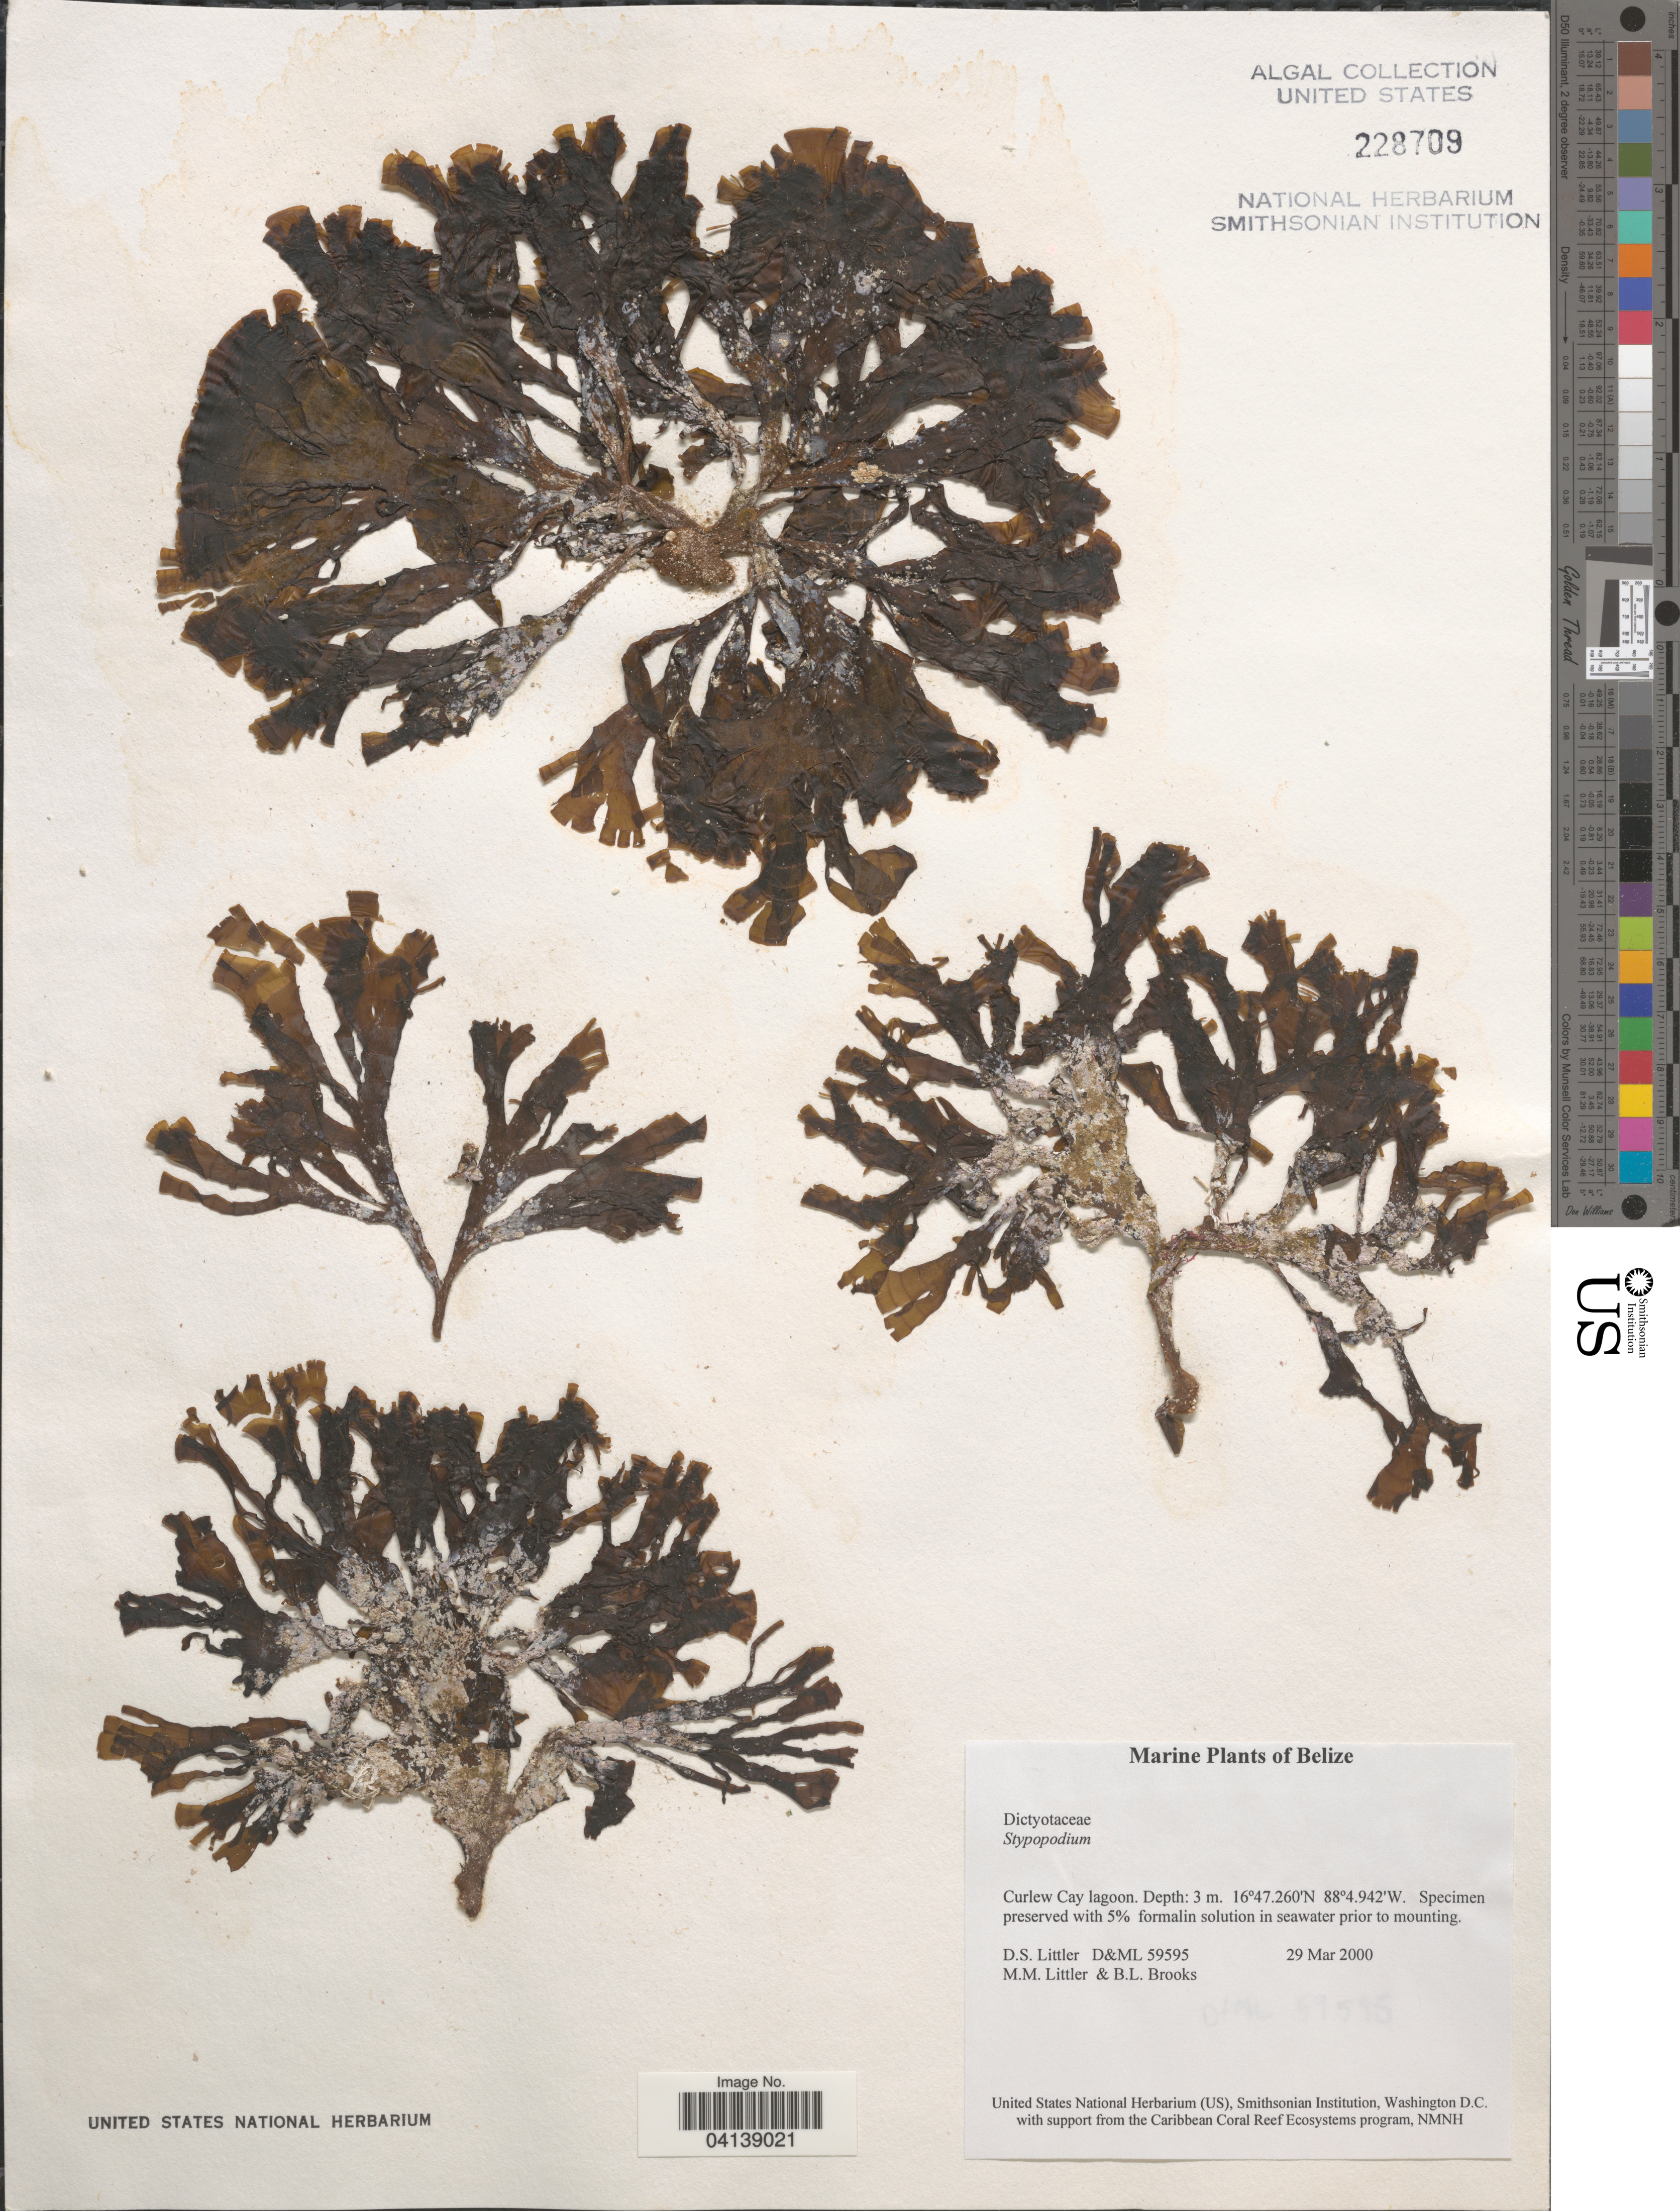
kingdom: Chromista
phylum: Ochrophyta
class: Phaeophyceae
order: Dictyotales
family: Dictyotaceae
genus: Stypopodium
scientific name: Stypopodium sp.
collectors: D. S. Littler & B. Brooks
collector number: D&ML 59595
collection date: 2000-03-29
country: Belize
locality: Curlew Cay lagoon.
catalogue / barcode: US 228709